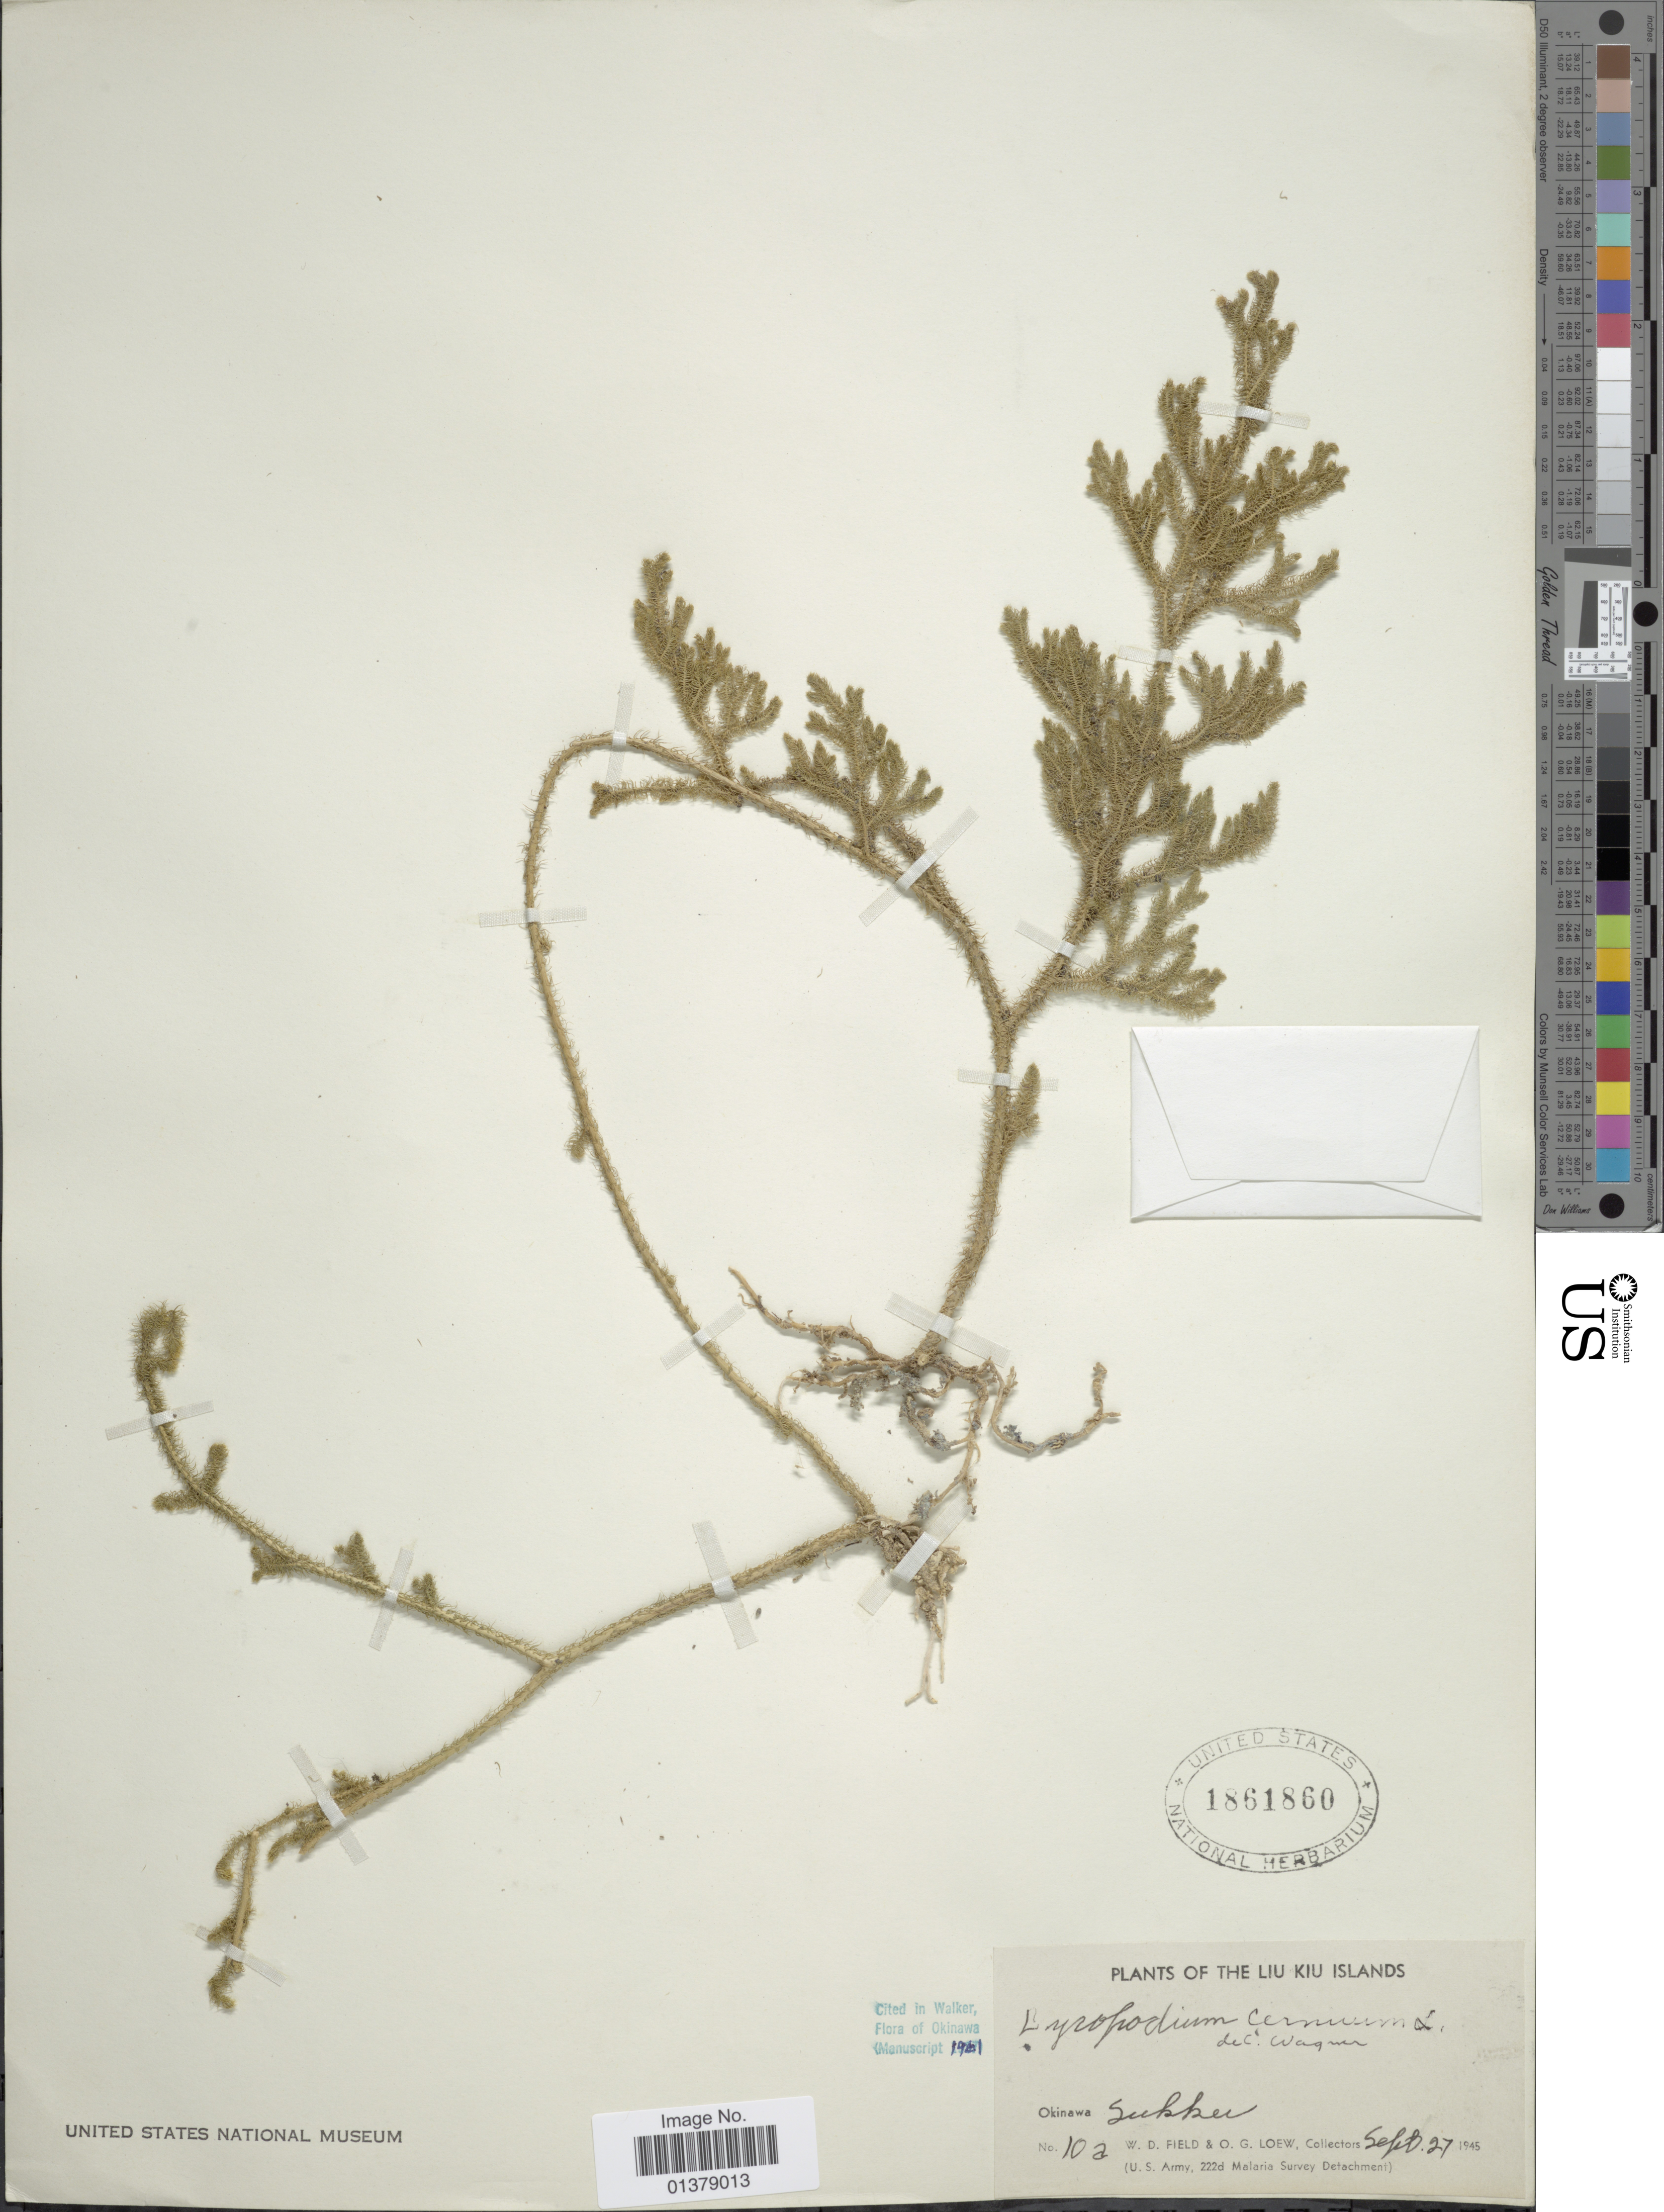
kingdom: Plantae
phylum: Tracheophyta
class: Lycopodiopsida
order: Lycopodiales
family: Lycopodiaceae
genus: Palhinhaea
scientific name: Palhinhaea cernua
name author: (L.) Vasc. & Franco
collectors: W. D. Field & O. G. Loew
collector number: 109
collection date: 1945-09-27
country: Japan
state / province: Okinawa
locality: Liu Kiu Islands, Sukku.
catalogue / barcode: US 1861860